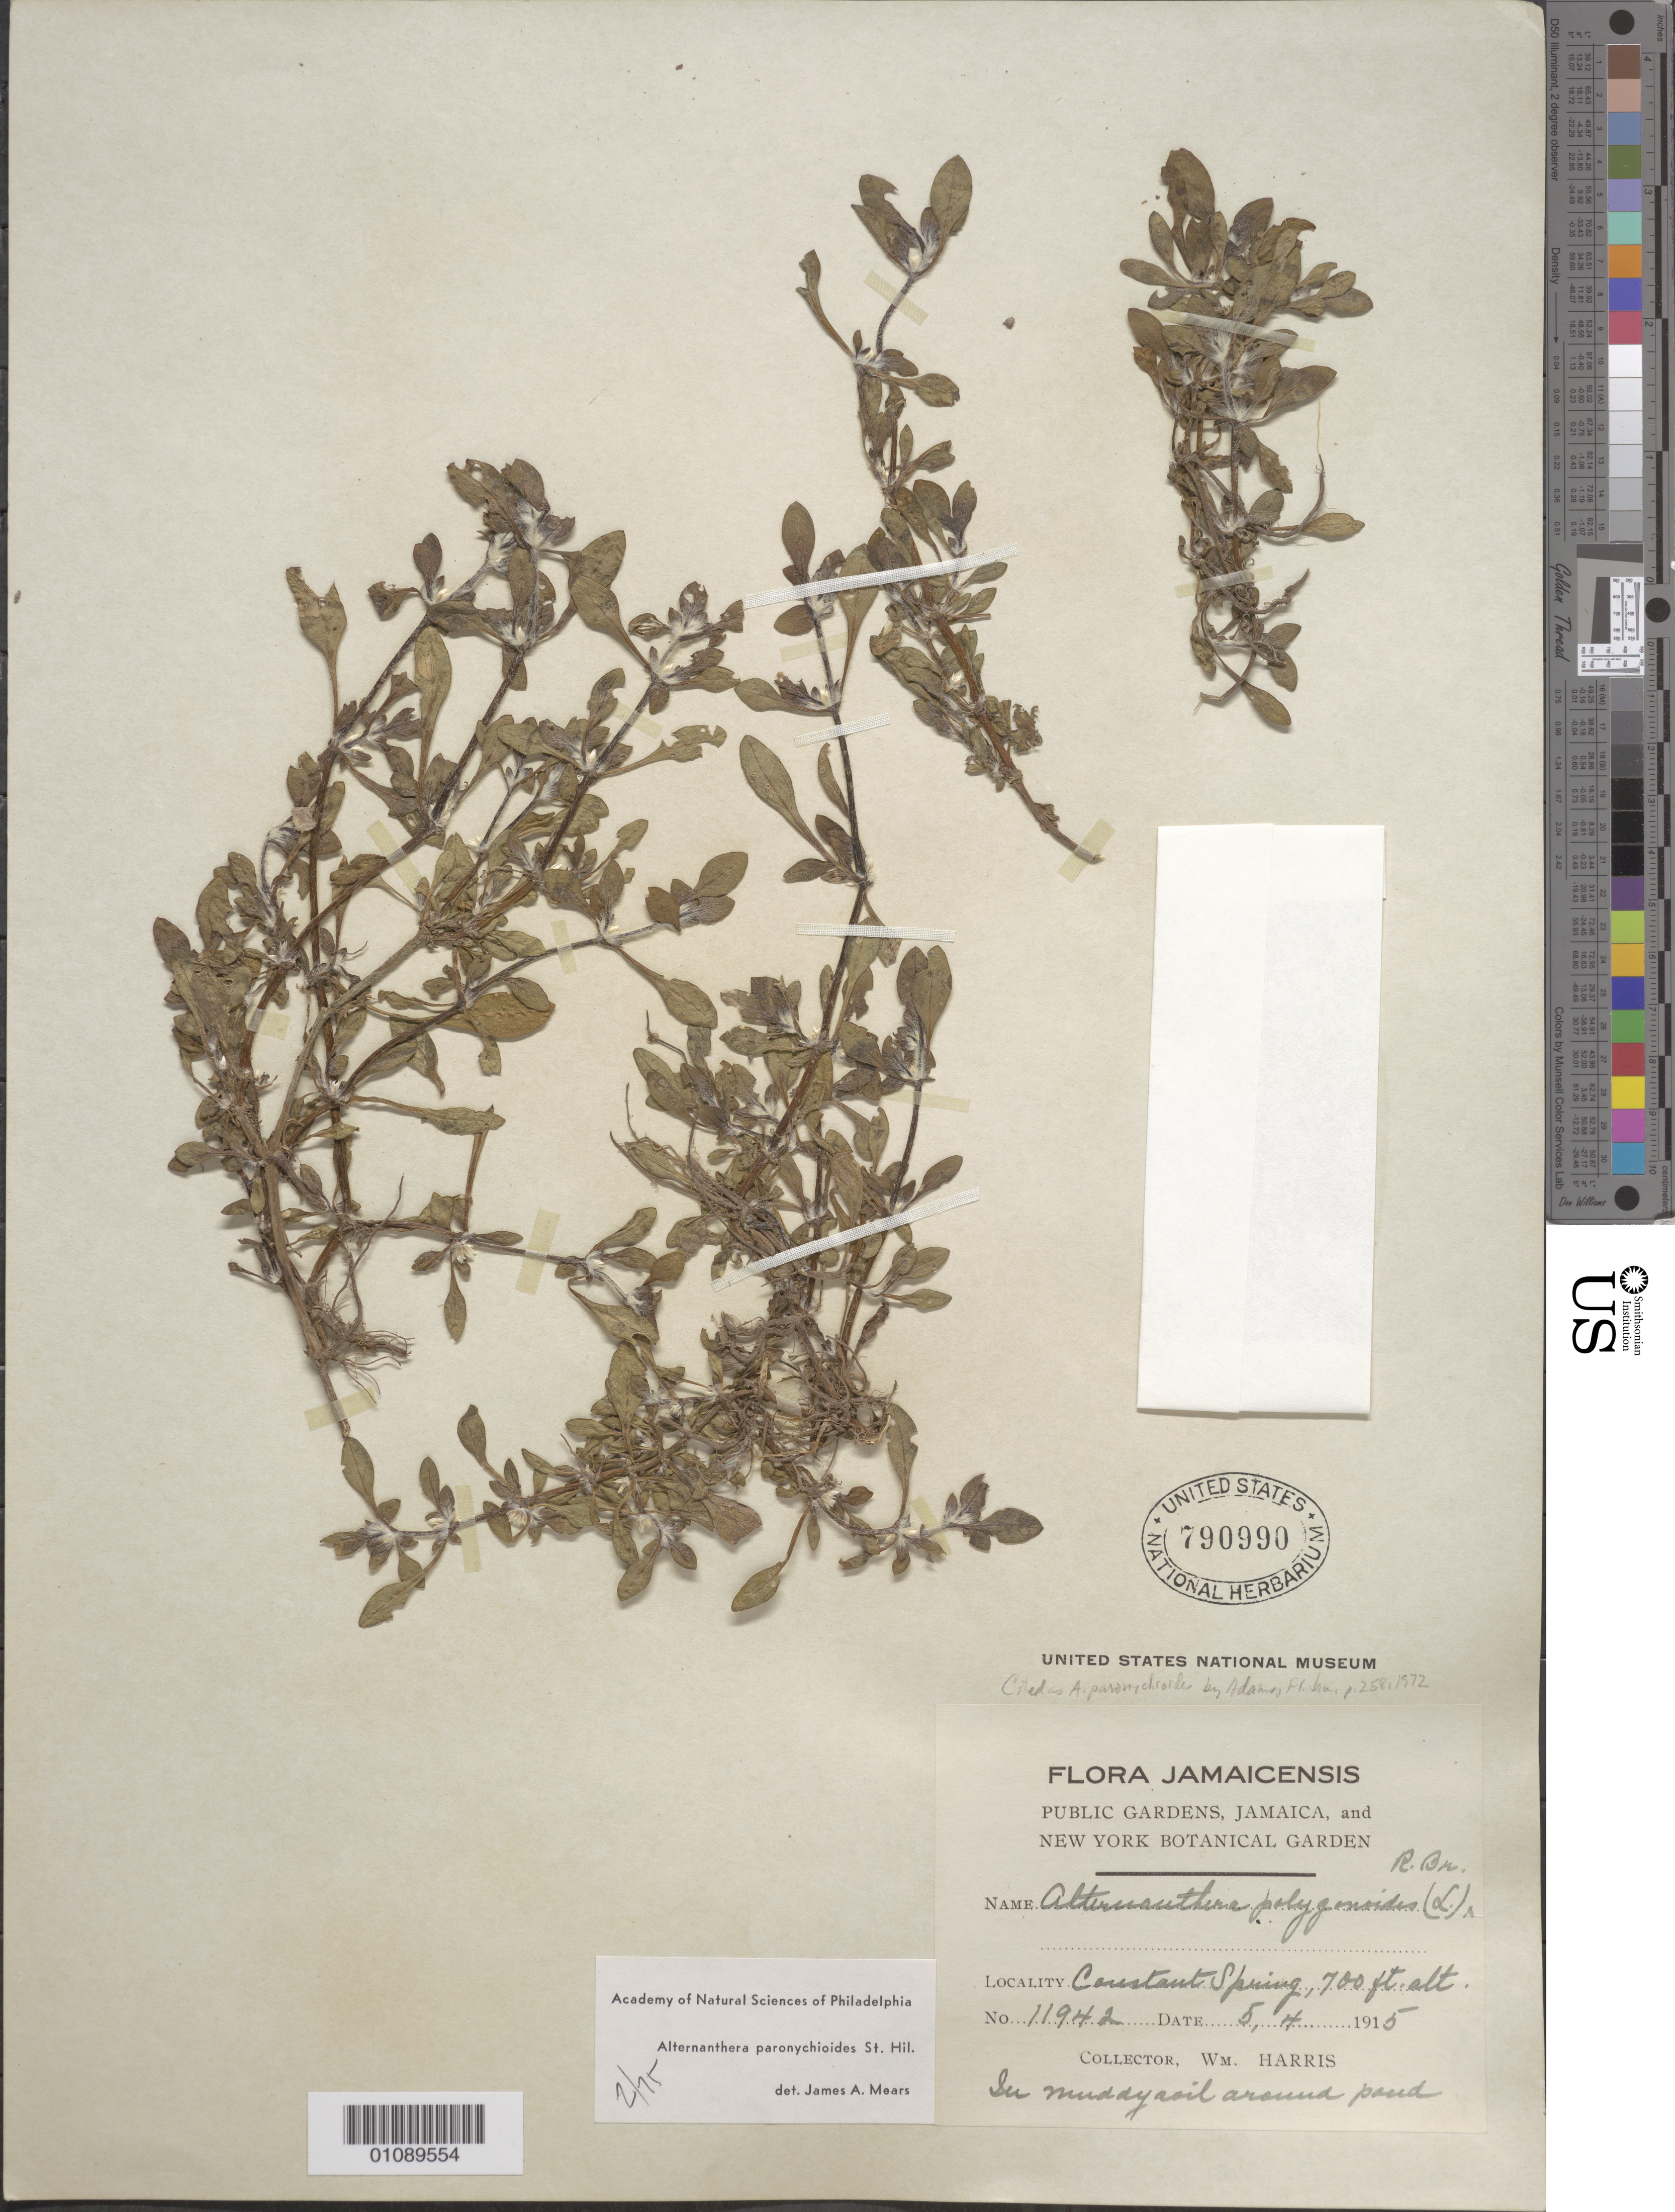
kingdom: Plantae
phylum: Tracheophyta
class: Magnoliopsida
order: Caryophyllales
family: Amaranthaceae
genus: Alternanthera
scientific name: Alternanthera paronychioides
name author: A. St.-Hil.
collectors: W. Harris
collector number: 11942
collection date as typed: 05 Apr 1915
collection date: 1915-04-05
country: Jamaica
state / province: Kingston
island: Jamaica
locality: Constant Spring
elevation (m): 213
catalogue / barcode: US 790990